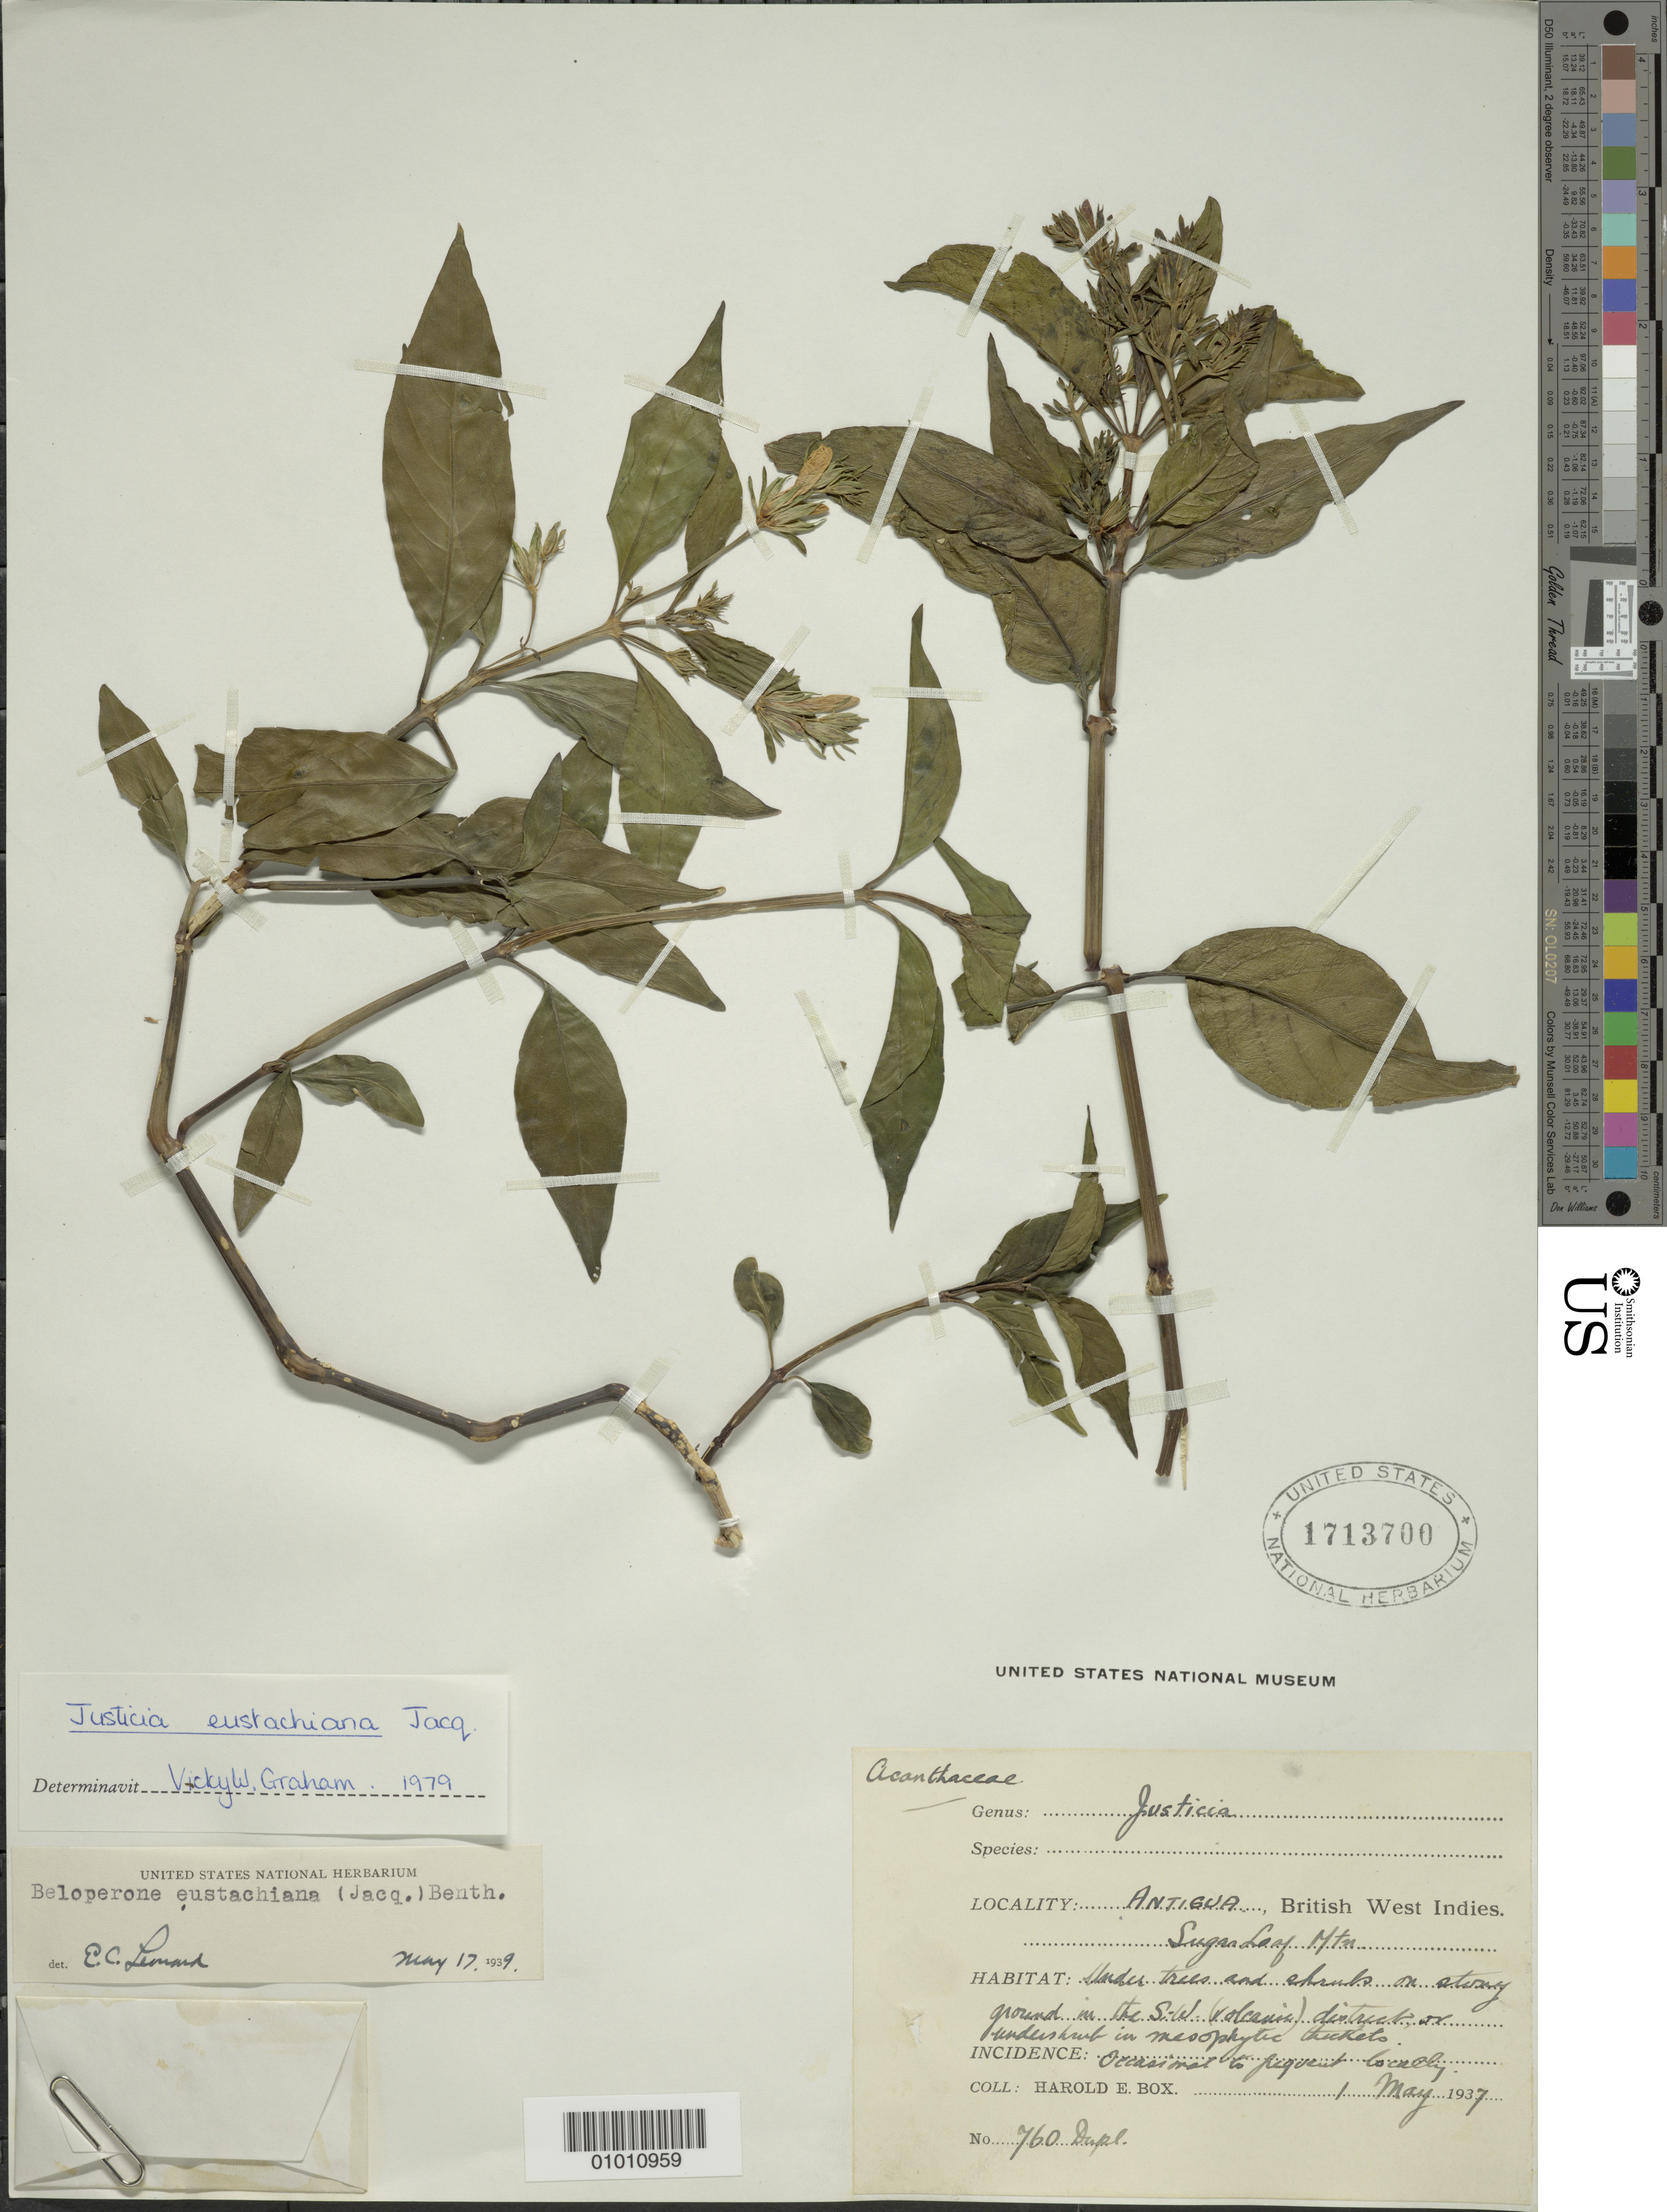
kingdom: Plantae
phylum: Tracheophyta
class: Magnoliopsida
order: Lamiales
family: Acanthaceae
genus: Justicia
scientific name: Justicia eustachiana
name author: Jacq.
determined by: Graham, V. W.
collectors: H. E. Box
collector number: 760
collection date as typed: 01 May 1937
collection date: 1937-05-01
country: Antigua and Barbuda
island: Antigua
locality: Sugar Loaf Mtn., SW volcanic district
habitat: Under trees and shrubs on stony ground or undershrub in mesophytic thickets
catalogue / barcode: US 1713700